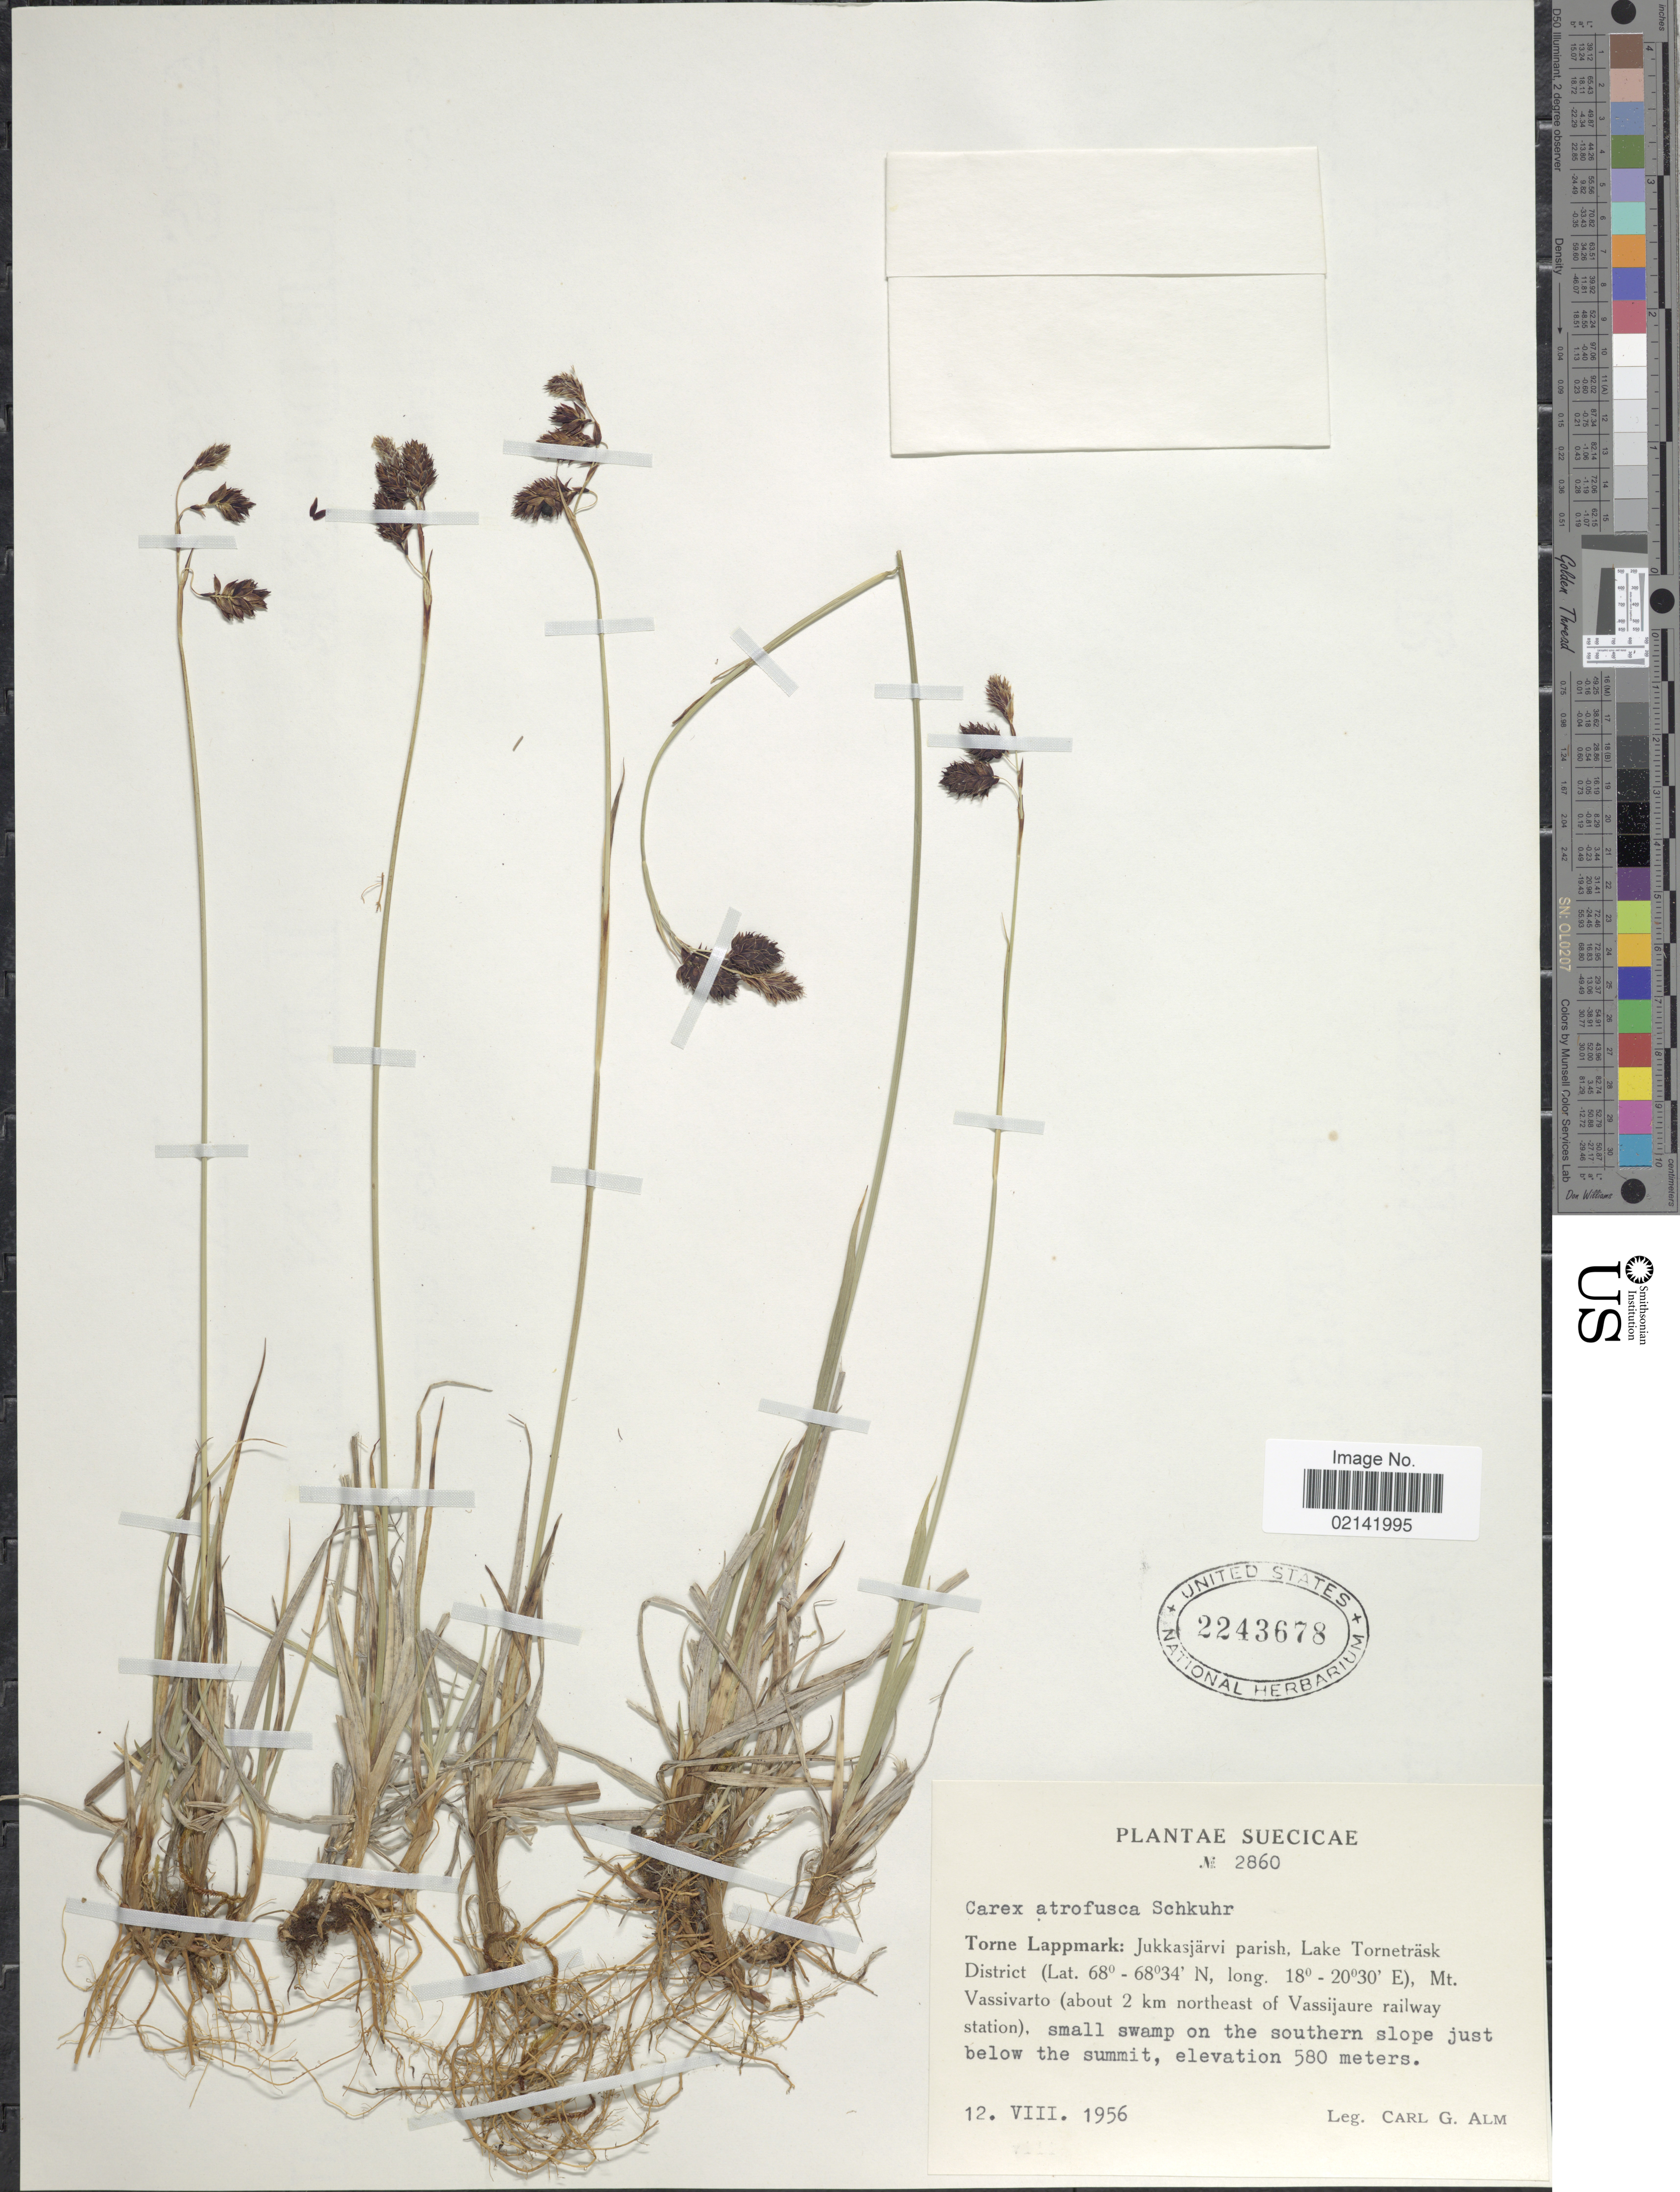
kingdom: Plantae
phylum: Tracheophyta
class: Liliopsida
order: Poales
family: Cyperaceae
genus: Carex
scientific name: Carex atrofusca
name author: Schkuhr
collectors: C. G. Alm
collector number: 2860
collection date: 1956-08-12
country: Sweden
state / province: Norrbotten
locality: Suecicae, Torne Lappmark: Jukkasjarvi parish, Lake Tornetrask District, Mt. Vassivarto (about 2 km northeast of Vassijaure railway station)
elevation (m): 580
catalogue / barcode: US 2243678